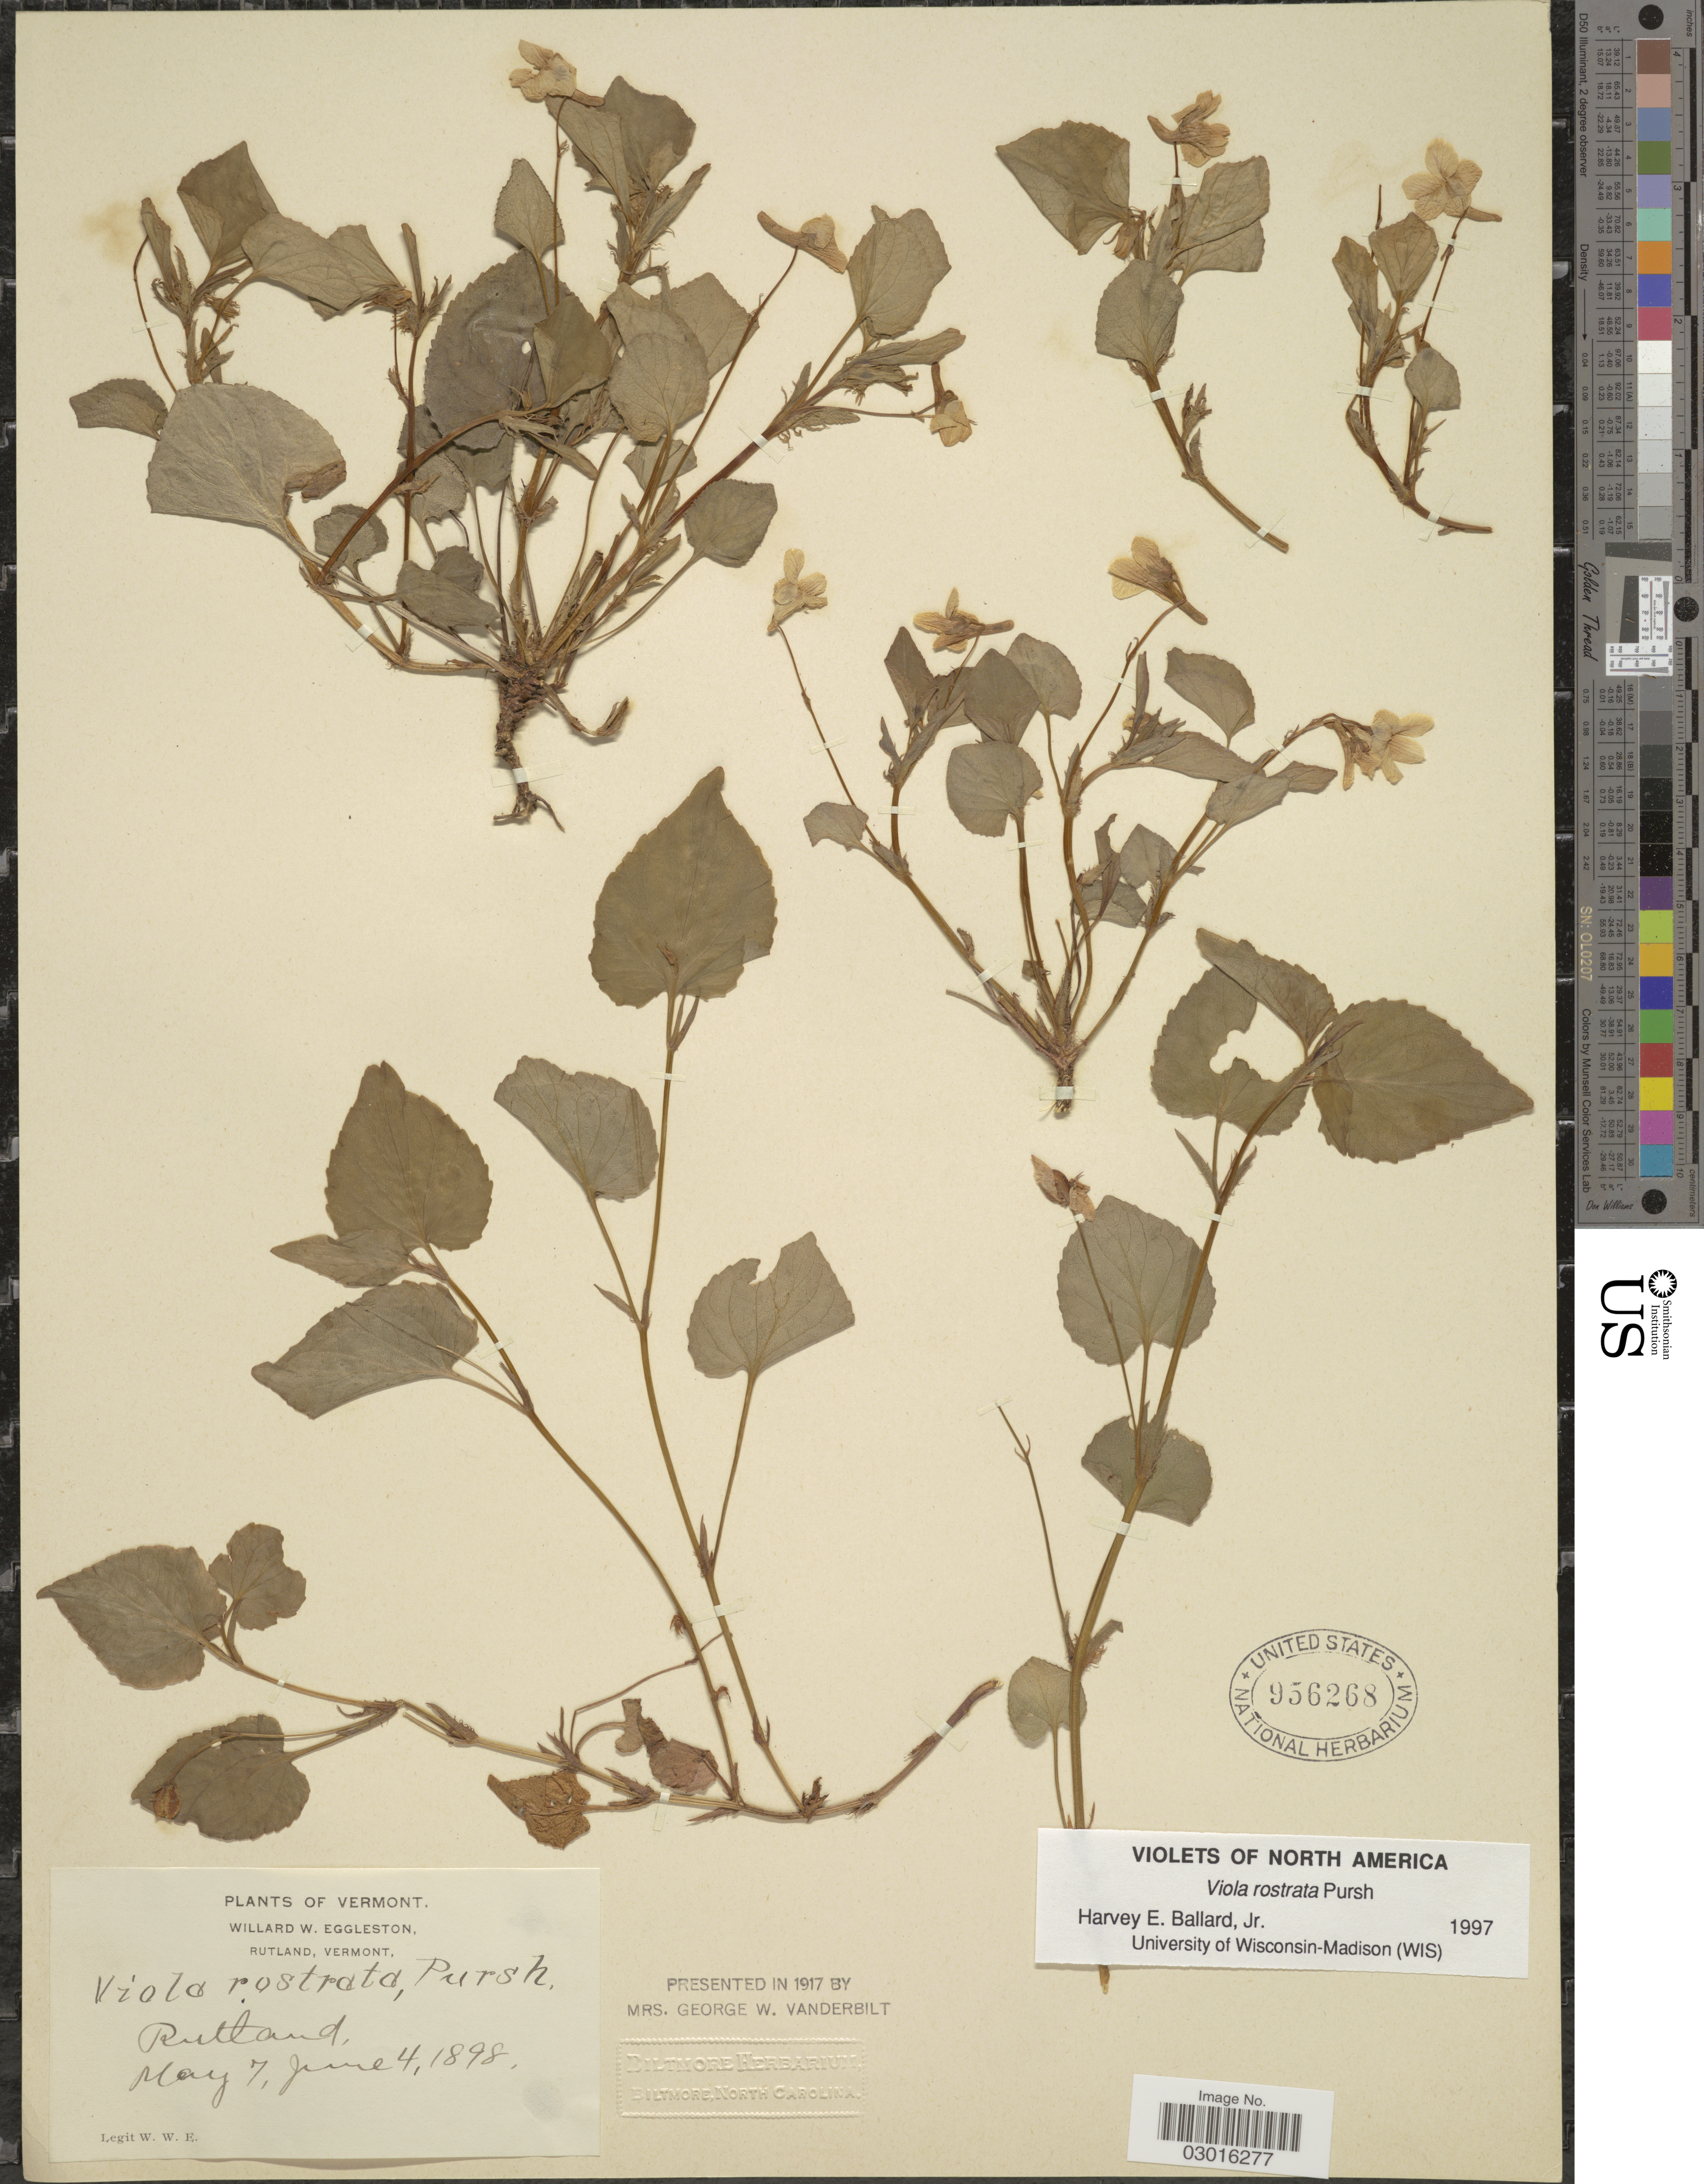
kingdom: Plantae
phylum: Tracheophyta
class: Magnoliopsida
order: Malpighiales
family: Violaceae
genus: Viola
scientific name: Viola rostrata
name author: Pursh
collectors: W. W. Eggleston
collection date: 1898-05-07/1898-06-04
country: United States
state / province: Vermont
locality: Rutland.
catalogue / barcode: US 956268